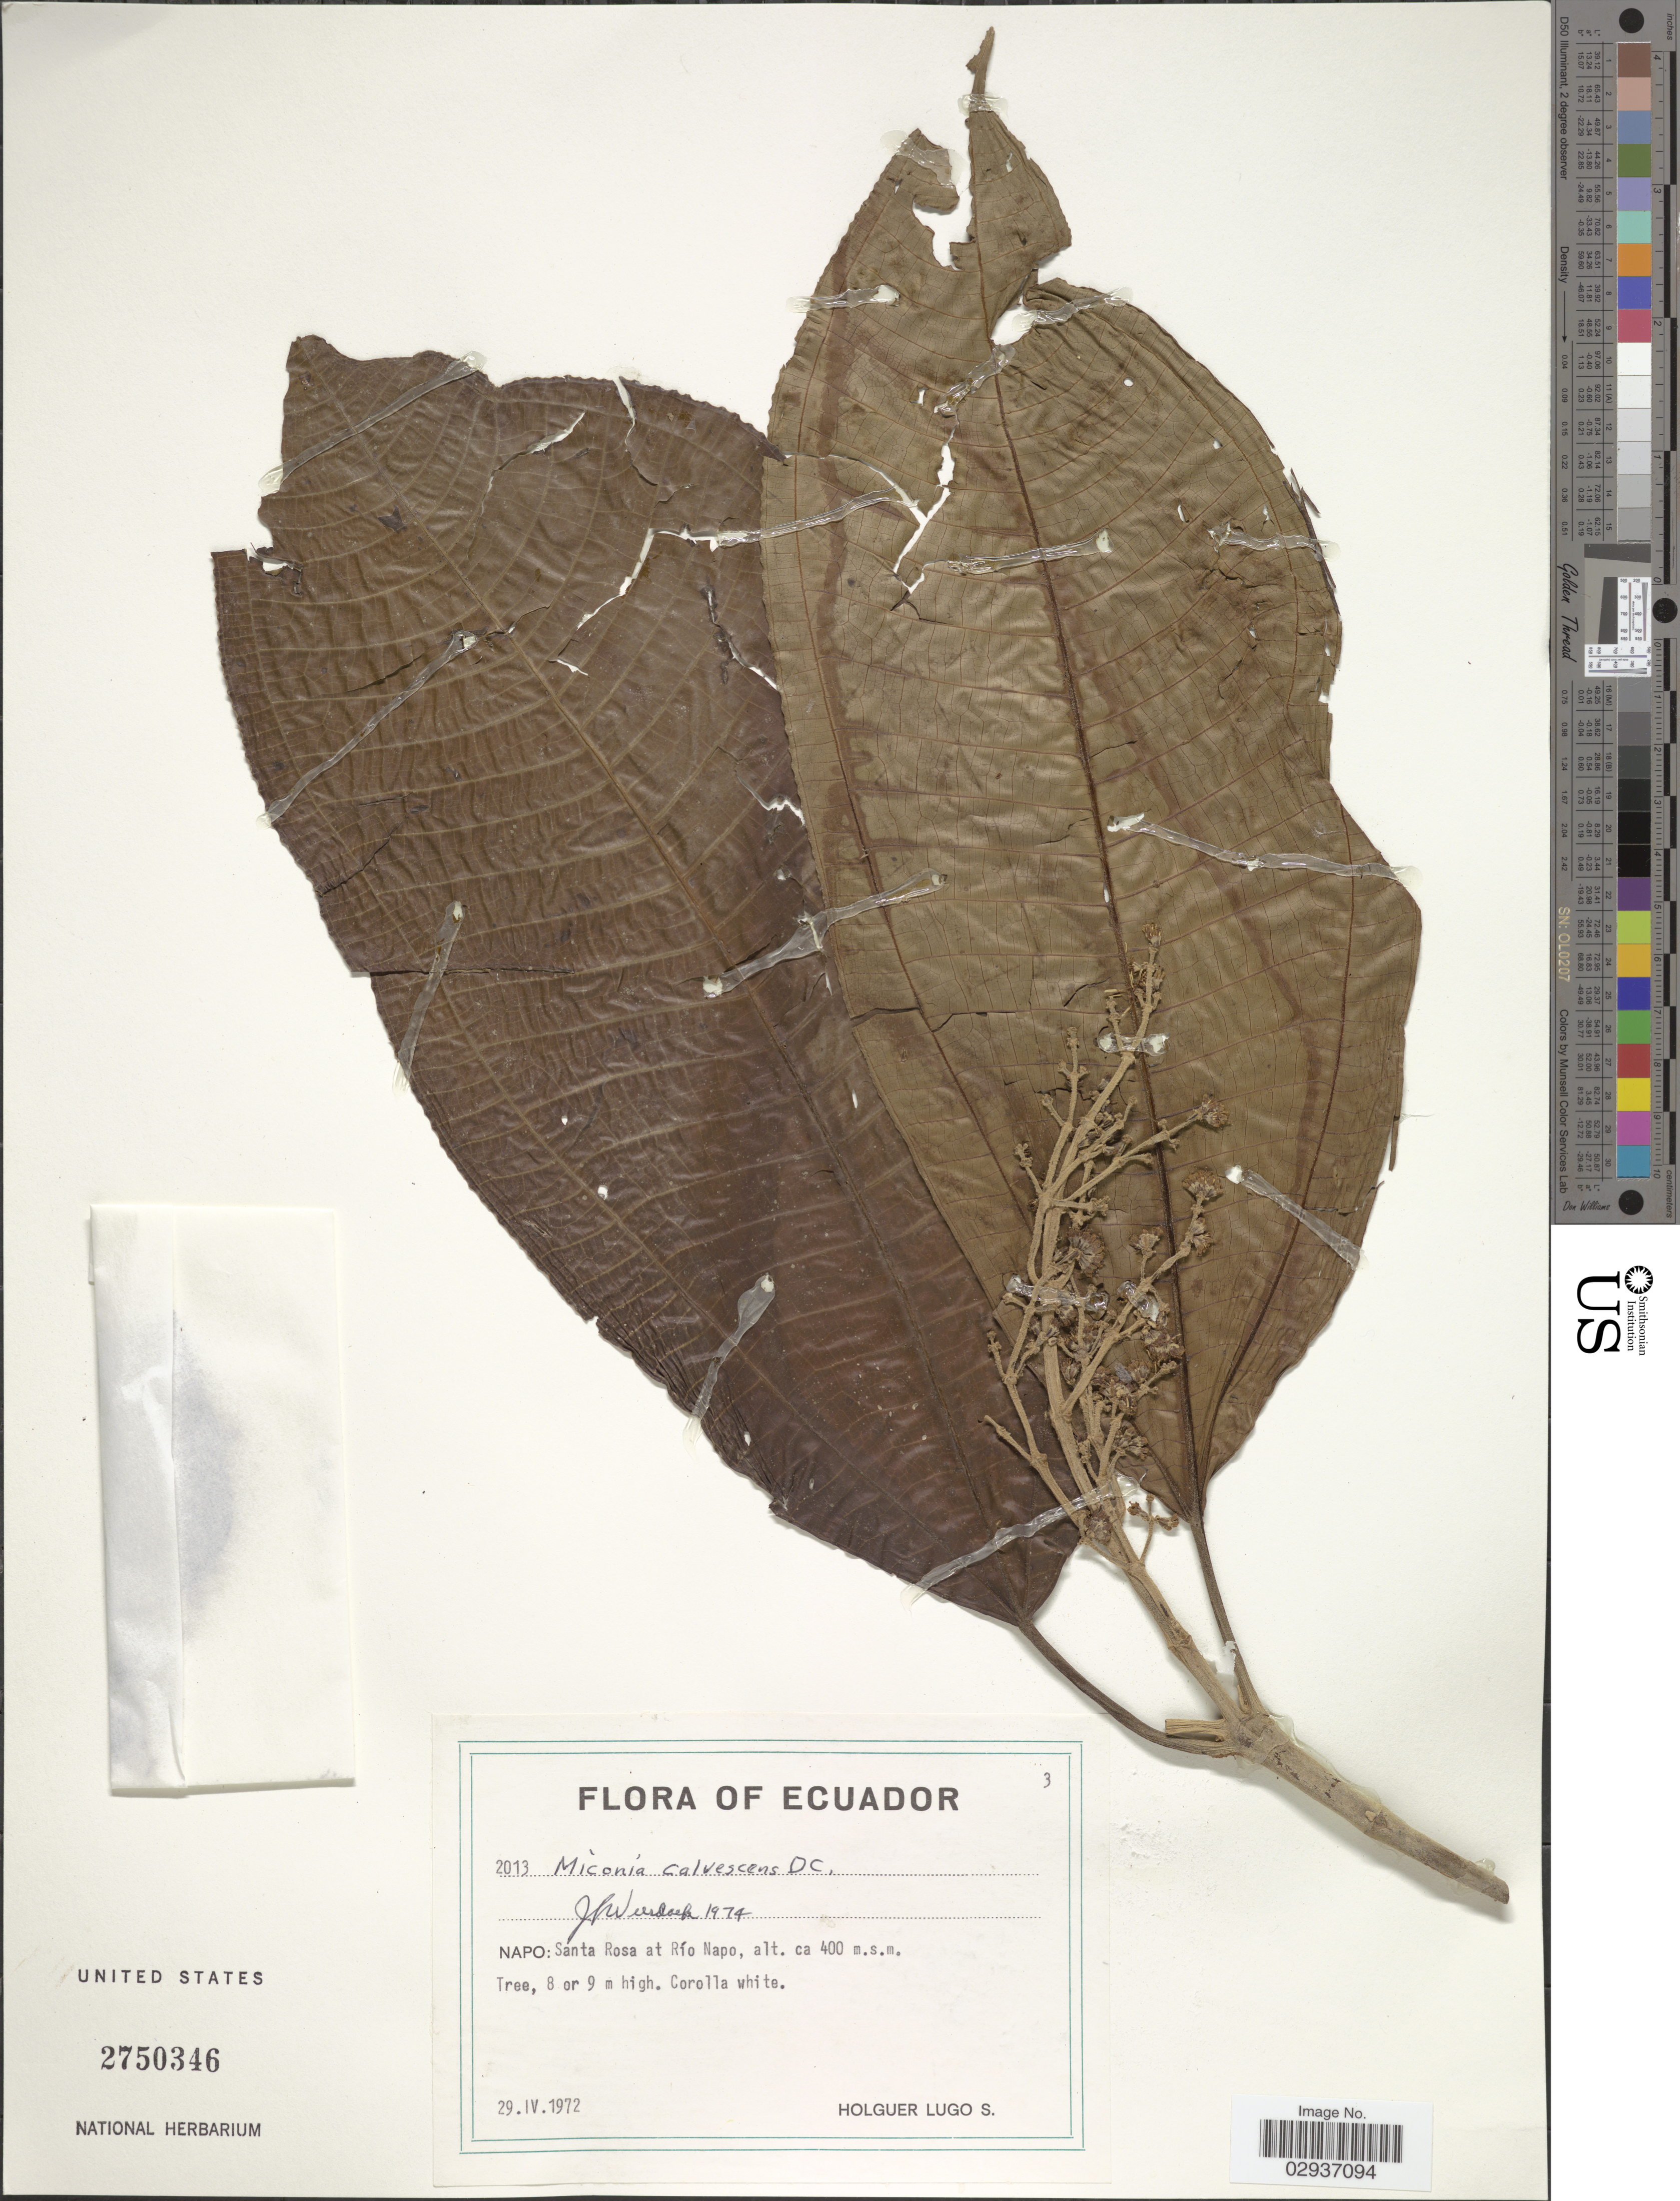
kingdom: Plantae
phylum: Tracheophyta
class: Magnoliopsida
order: Myrtales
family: Melastomataceae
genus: Miconia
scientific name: Miconia calvescens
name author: DC.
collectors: H. Lugo S.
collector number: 2013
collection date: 1972-04-29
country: Ecuador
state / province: Napo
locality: Napo: Santa Rosa at Río Napo.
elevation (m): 400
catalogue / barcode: US 2750346